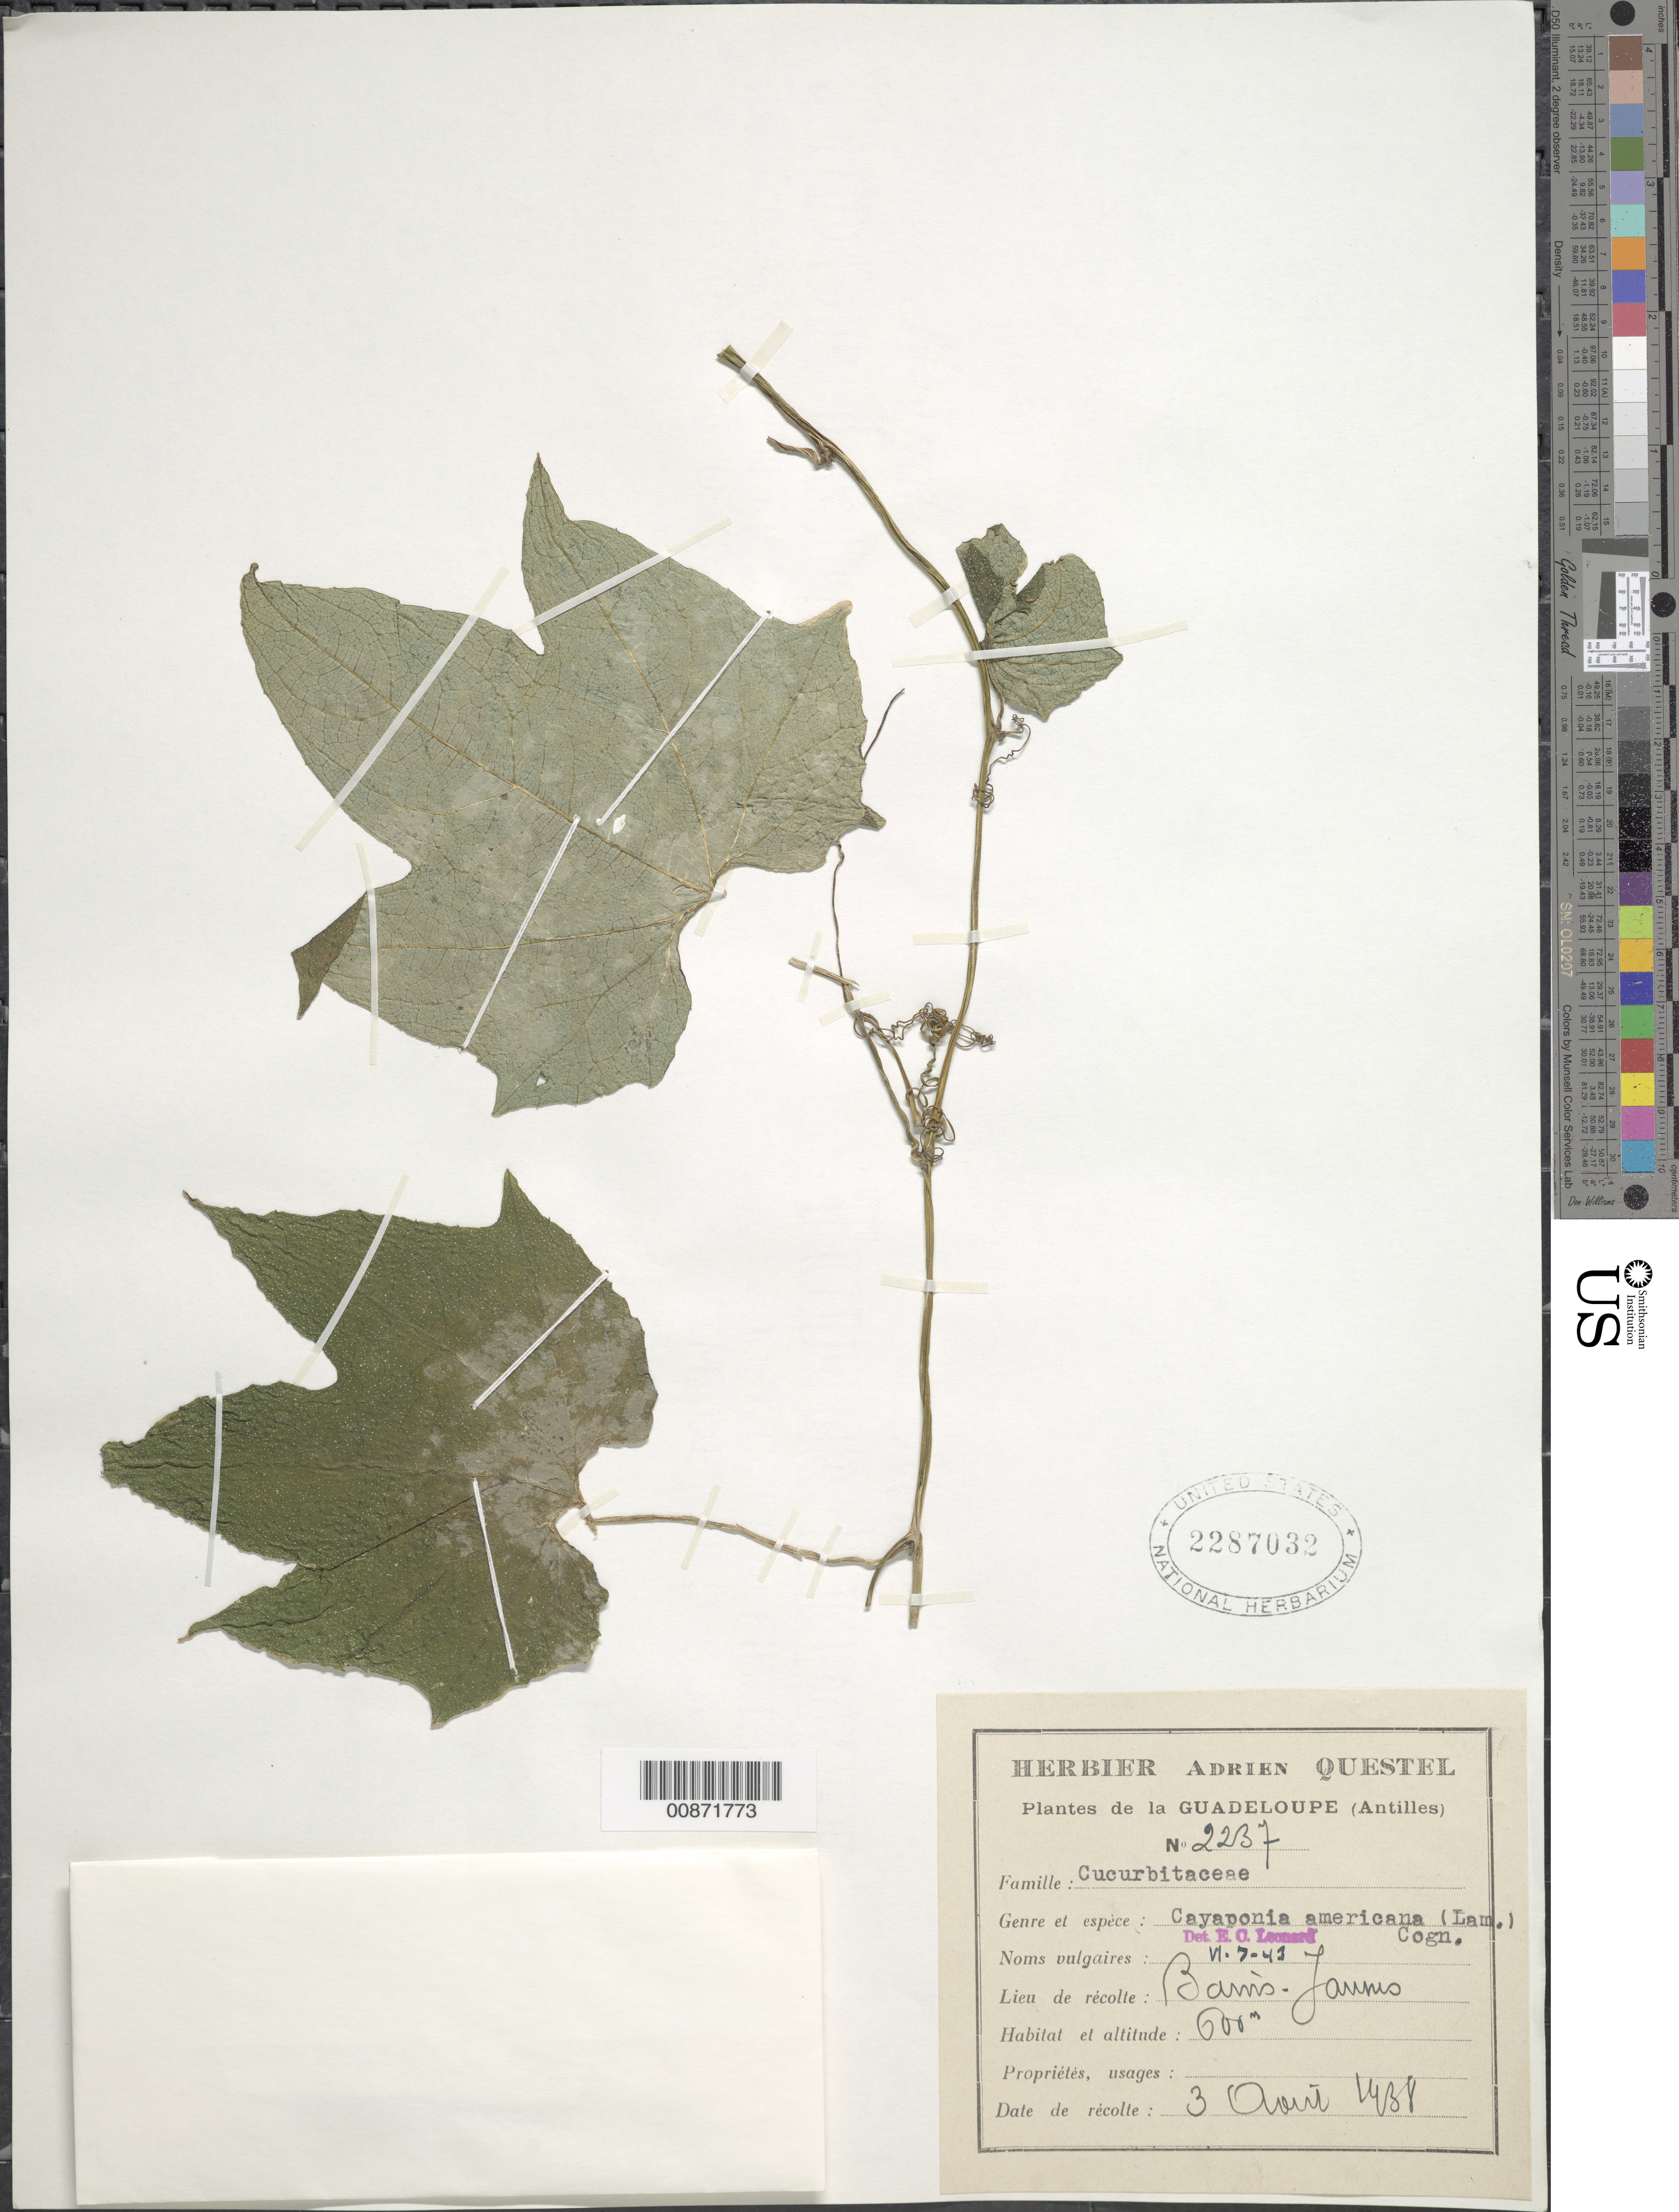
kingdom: Plantae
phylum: Tracheophyta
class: Magnoliopsida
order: Cucurbitales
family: Cucurbitaceae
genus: Cayaponia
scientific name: Cayaponia americana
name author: (Lam.) Cogn.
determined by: Leonard, Emery C., (US)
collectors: A. Questel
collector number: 2237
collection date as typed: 03 Apr 1938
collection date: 1938-04-03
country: Guadeloupe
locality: Bains - Jaunes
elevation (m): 600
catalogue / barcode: US 2287032